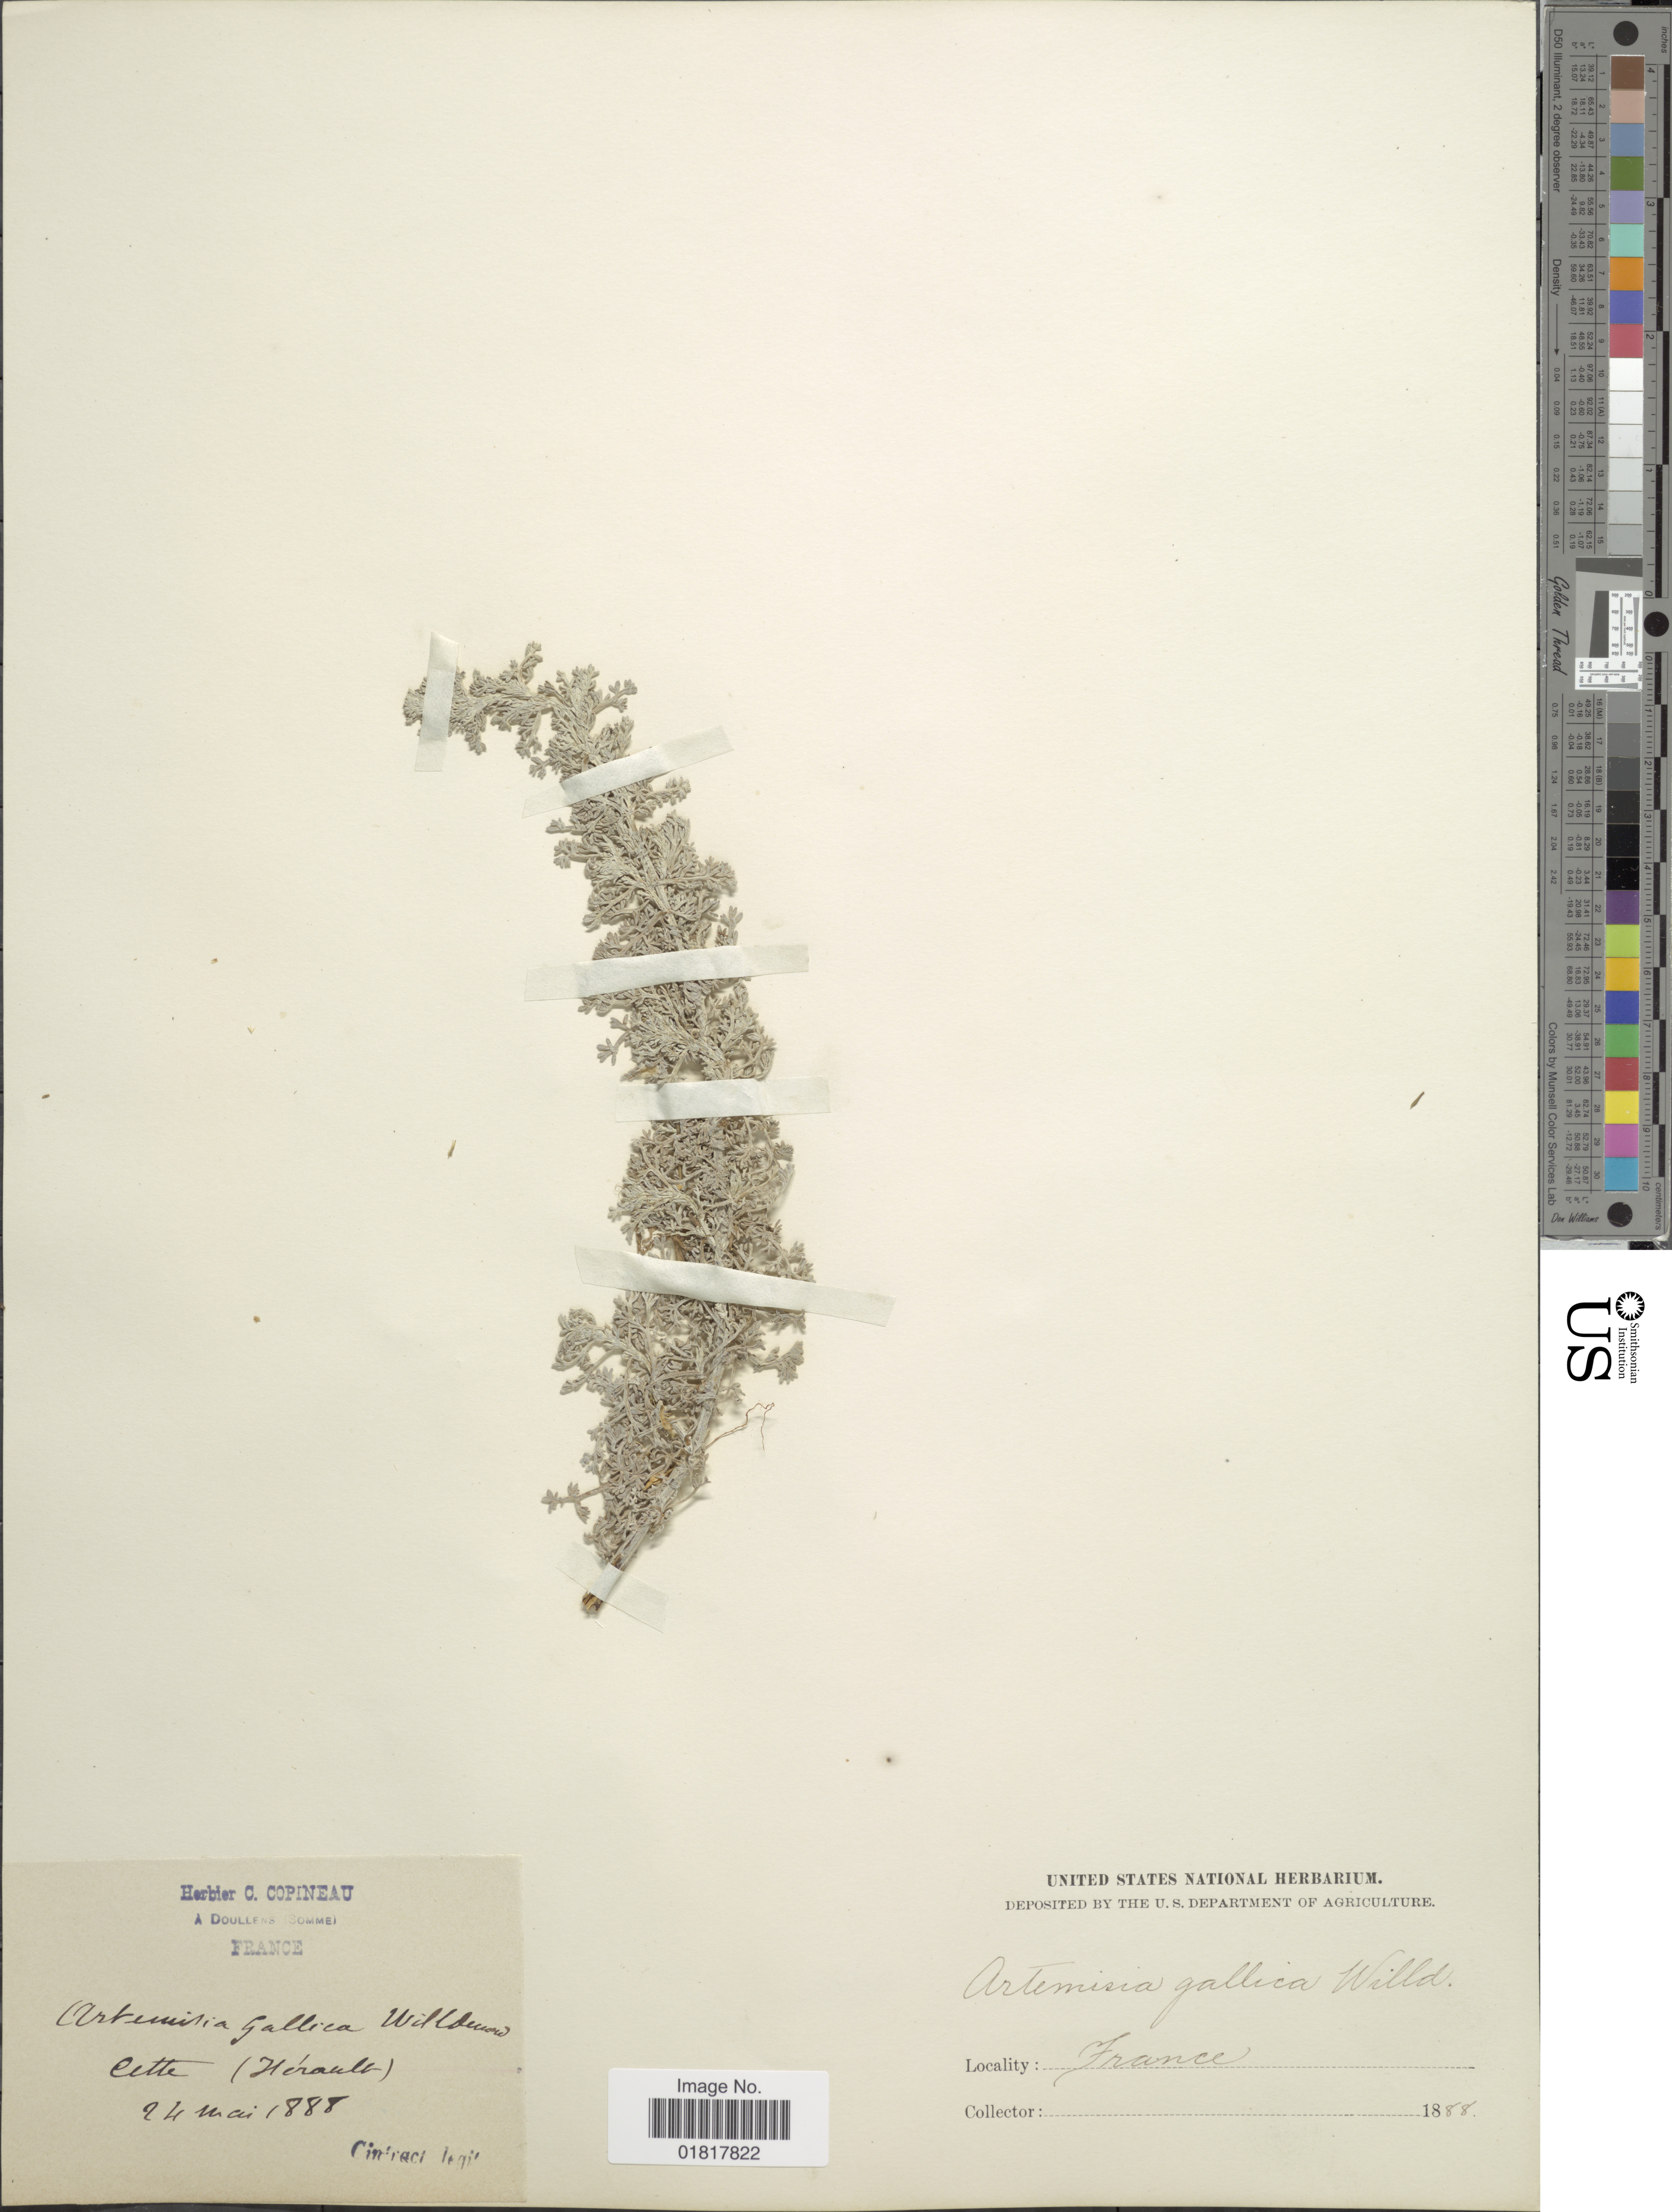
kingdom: Plantae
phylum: Tracheophyta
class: Magnoliopsida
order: Asterales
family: Asteraceae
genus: Artemisia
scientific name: Artemisia gallica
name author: Willd.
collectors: Cintract, --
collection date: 1888-05-24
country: France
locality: Citte, Hérault